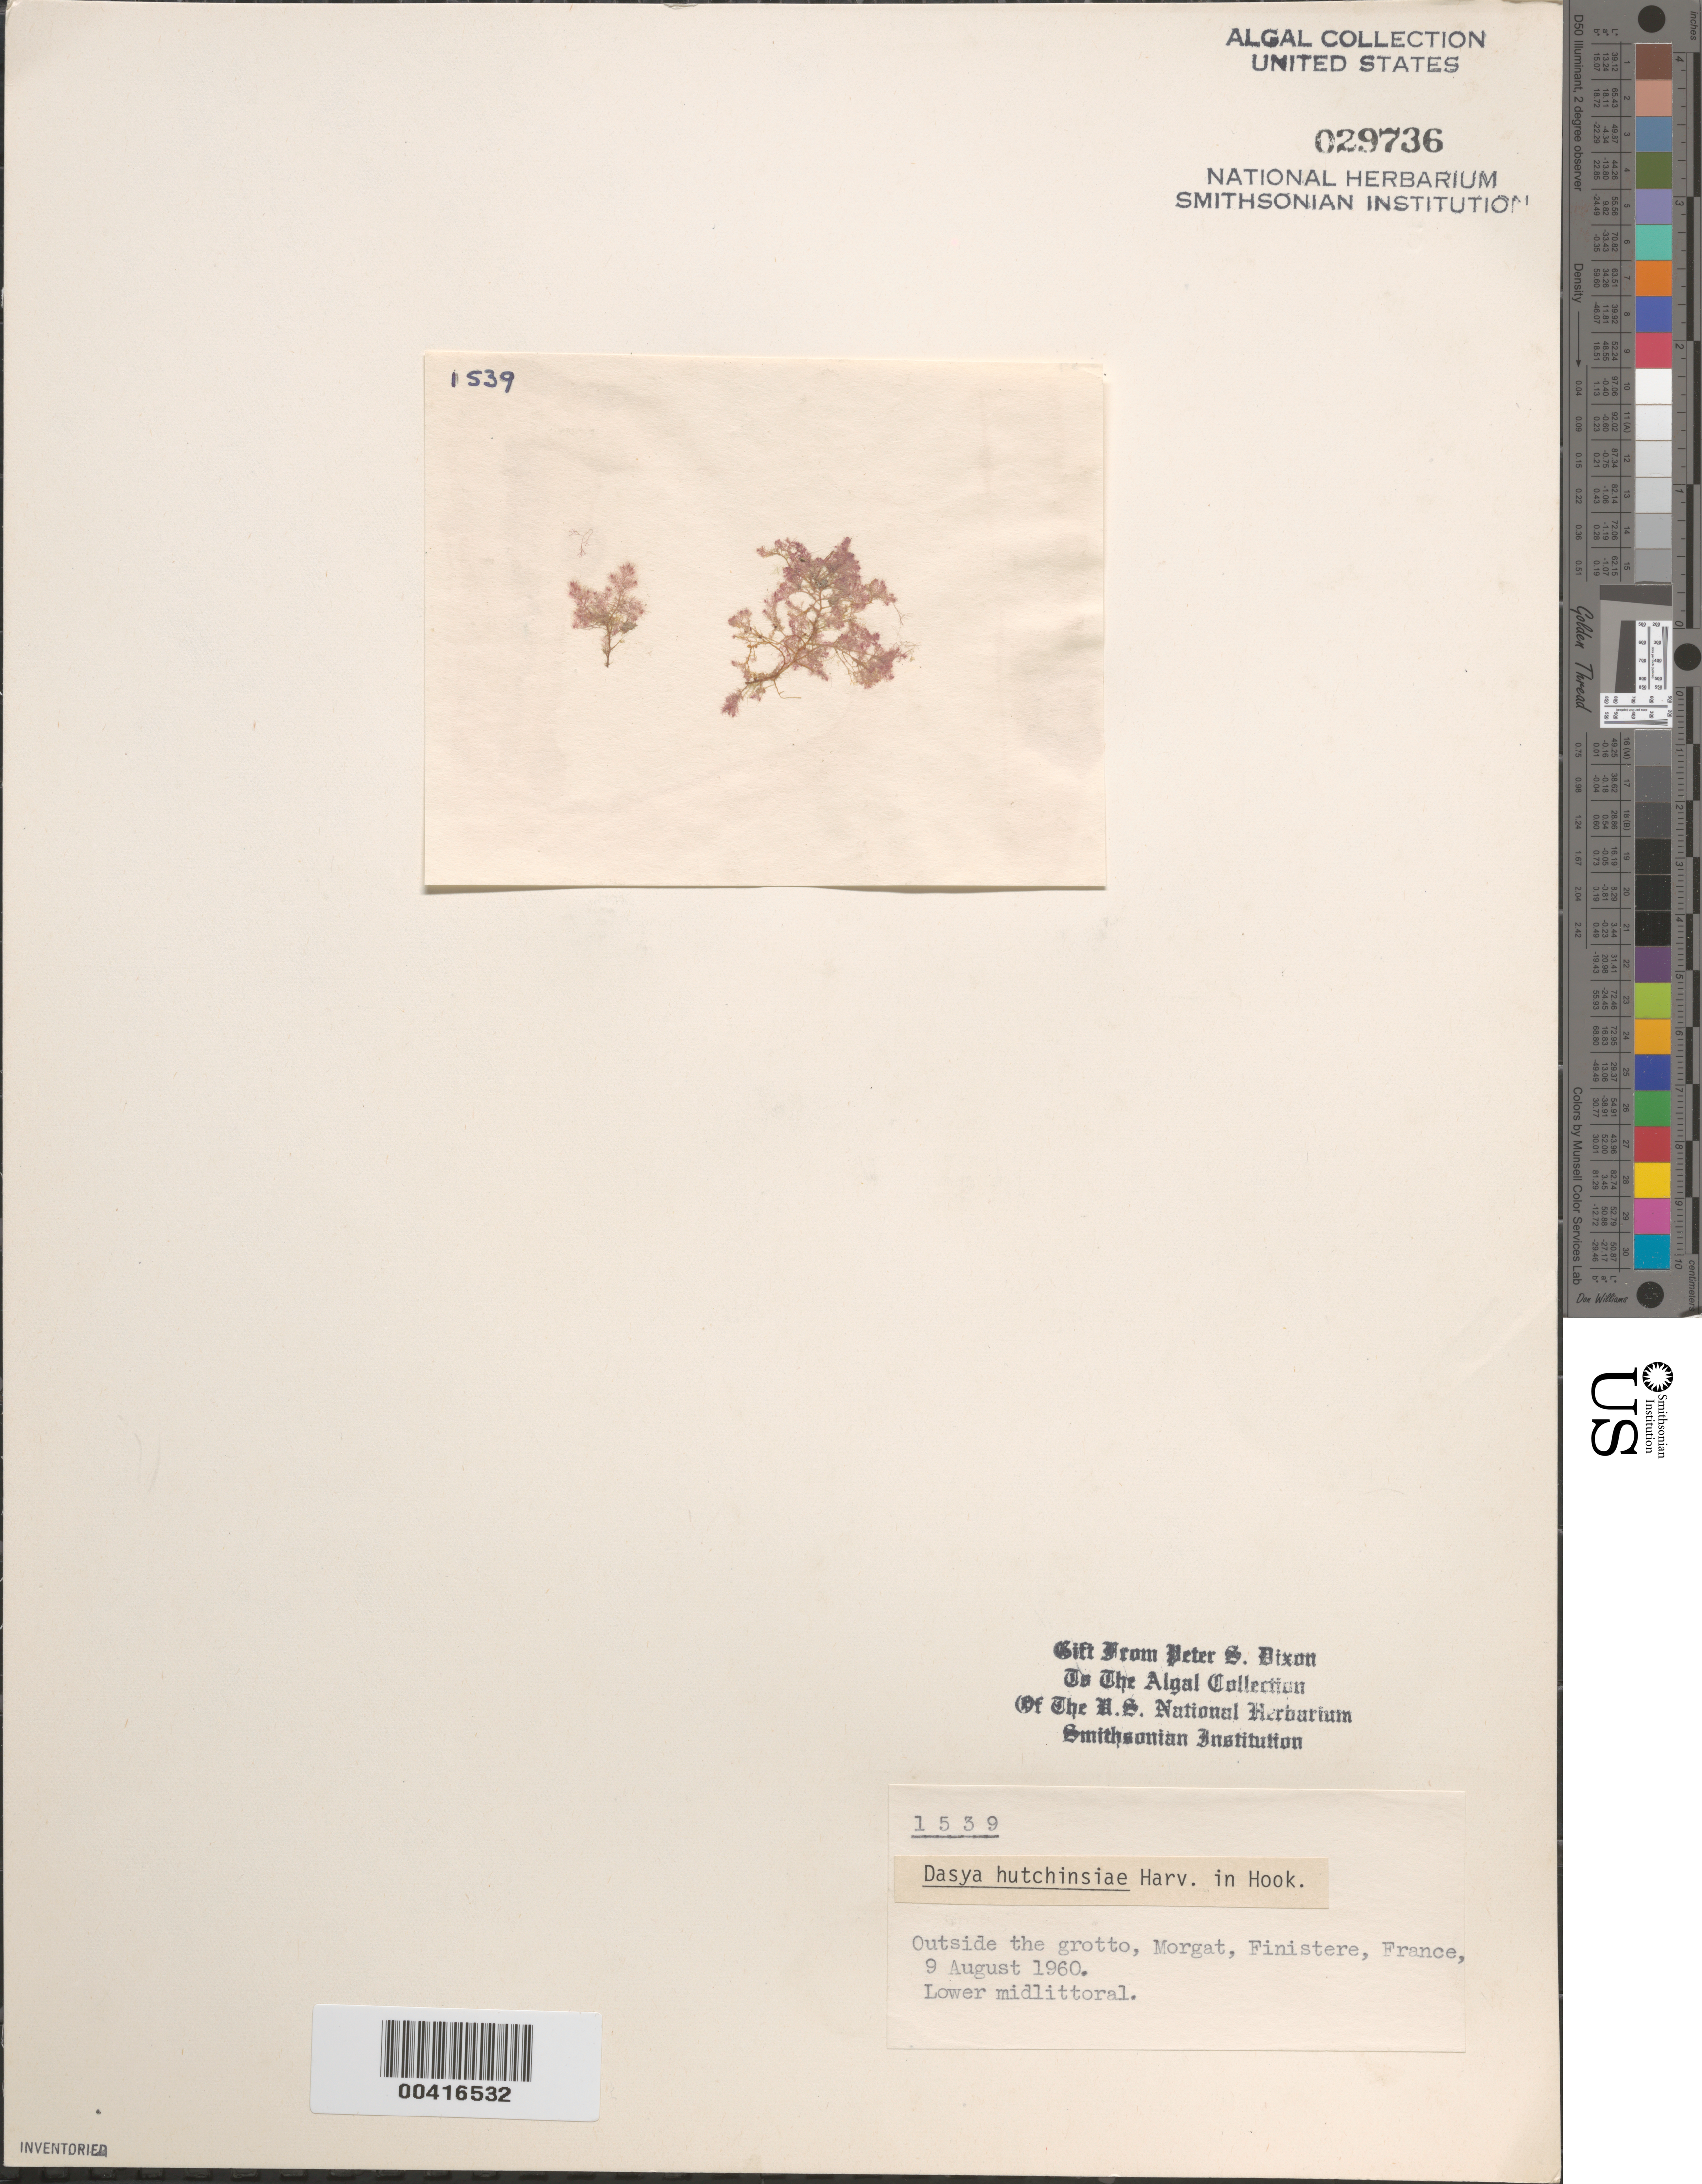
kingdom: Plantae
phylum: Rhodophyta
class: Florideophyceae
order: Ceramiales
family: Dasyaceae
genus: Dasya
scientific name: Dasya hutchinsiae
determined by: Dixon, P. S.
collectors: P. S. Dixon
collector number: PSD 1539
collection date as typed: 09 Aug 1960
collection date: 1960-08-09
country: France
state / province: Bretagne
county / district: Finistère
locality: Morgat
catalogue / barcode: US 29736